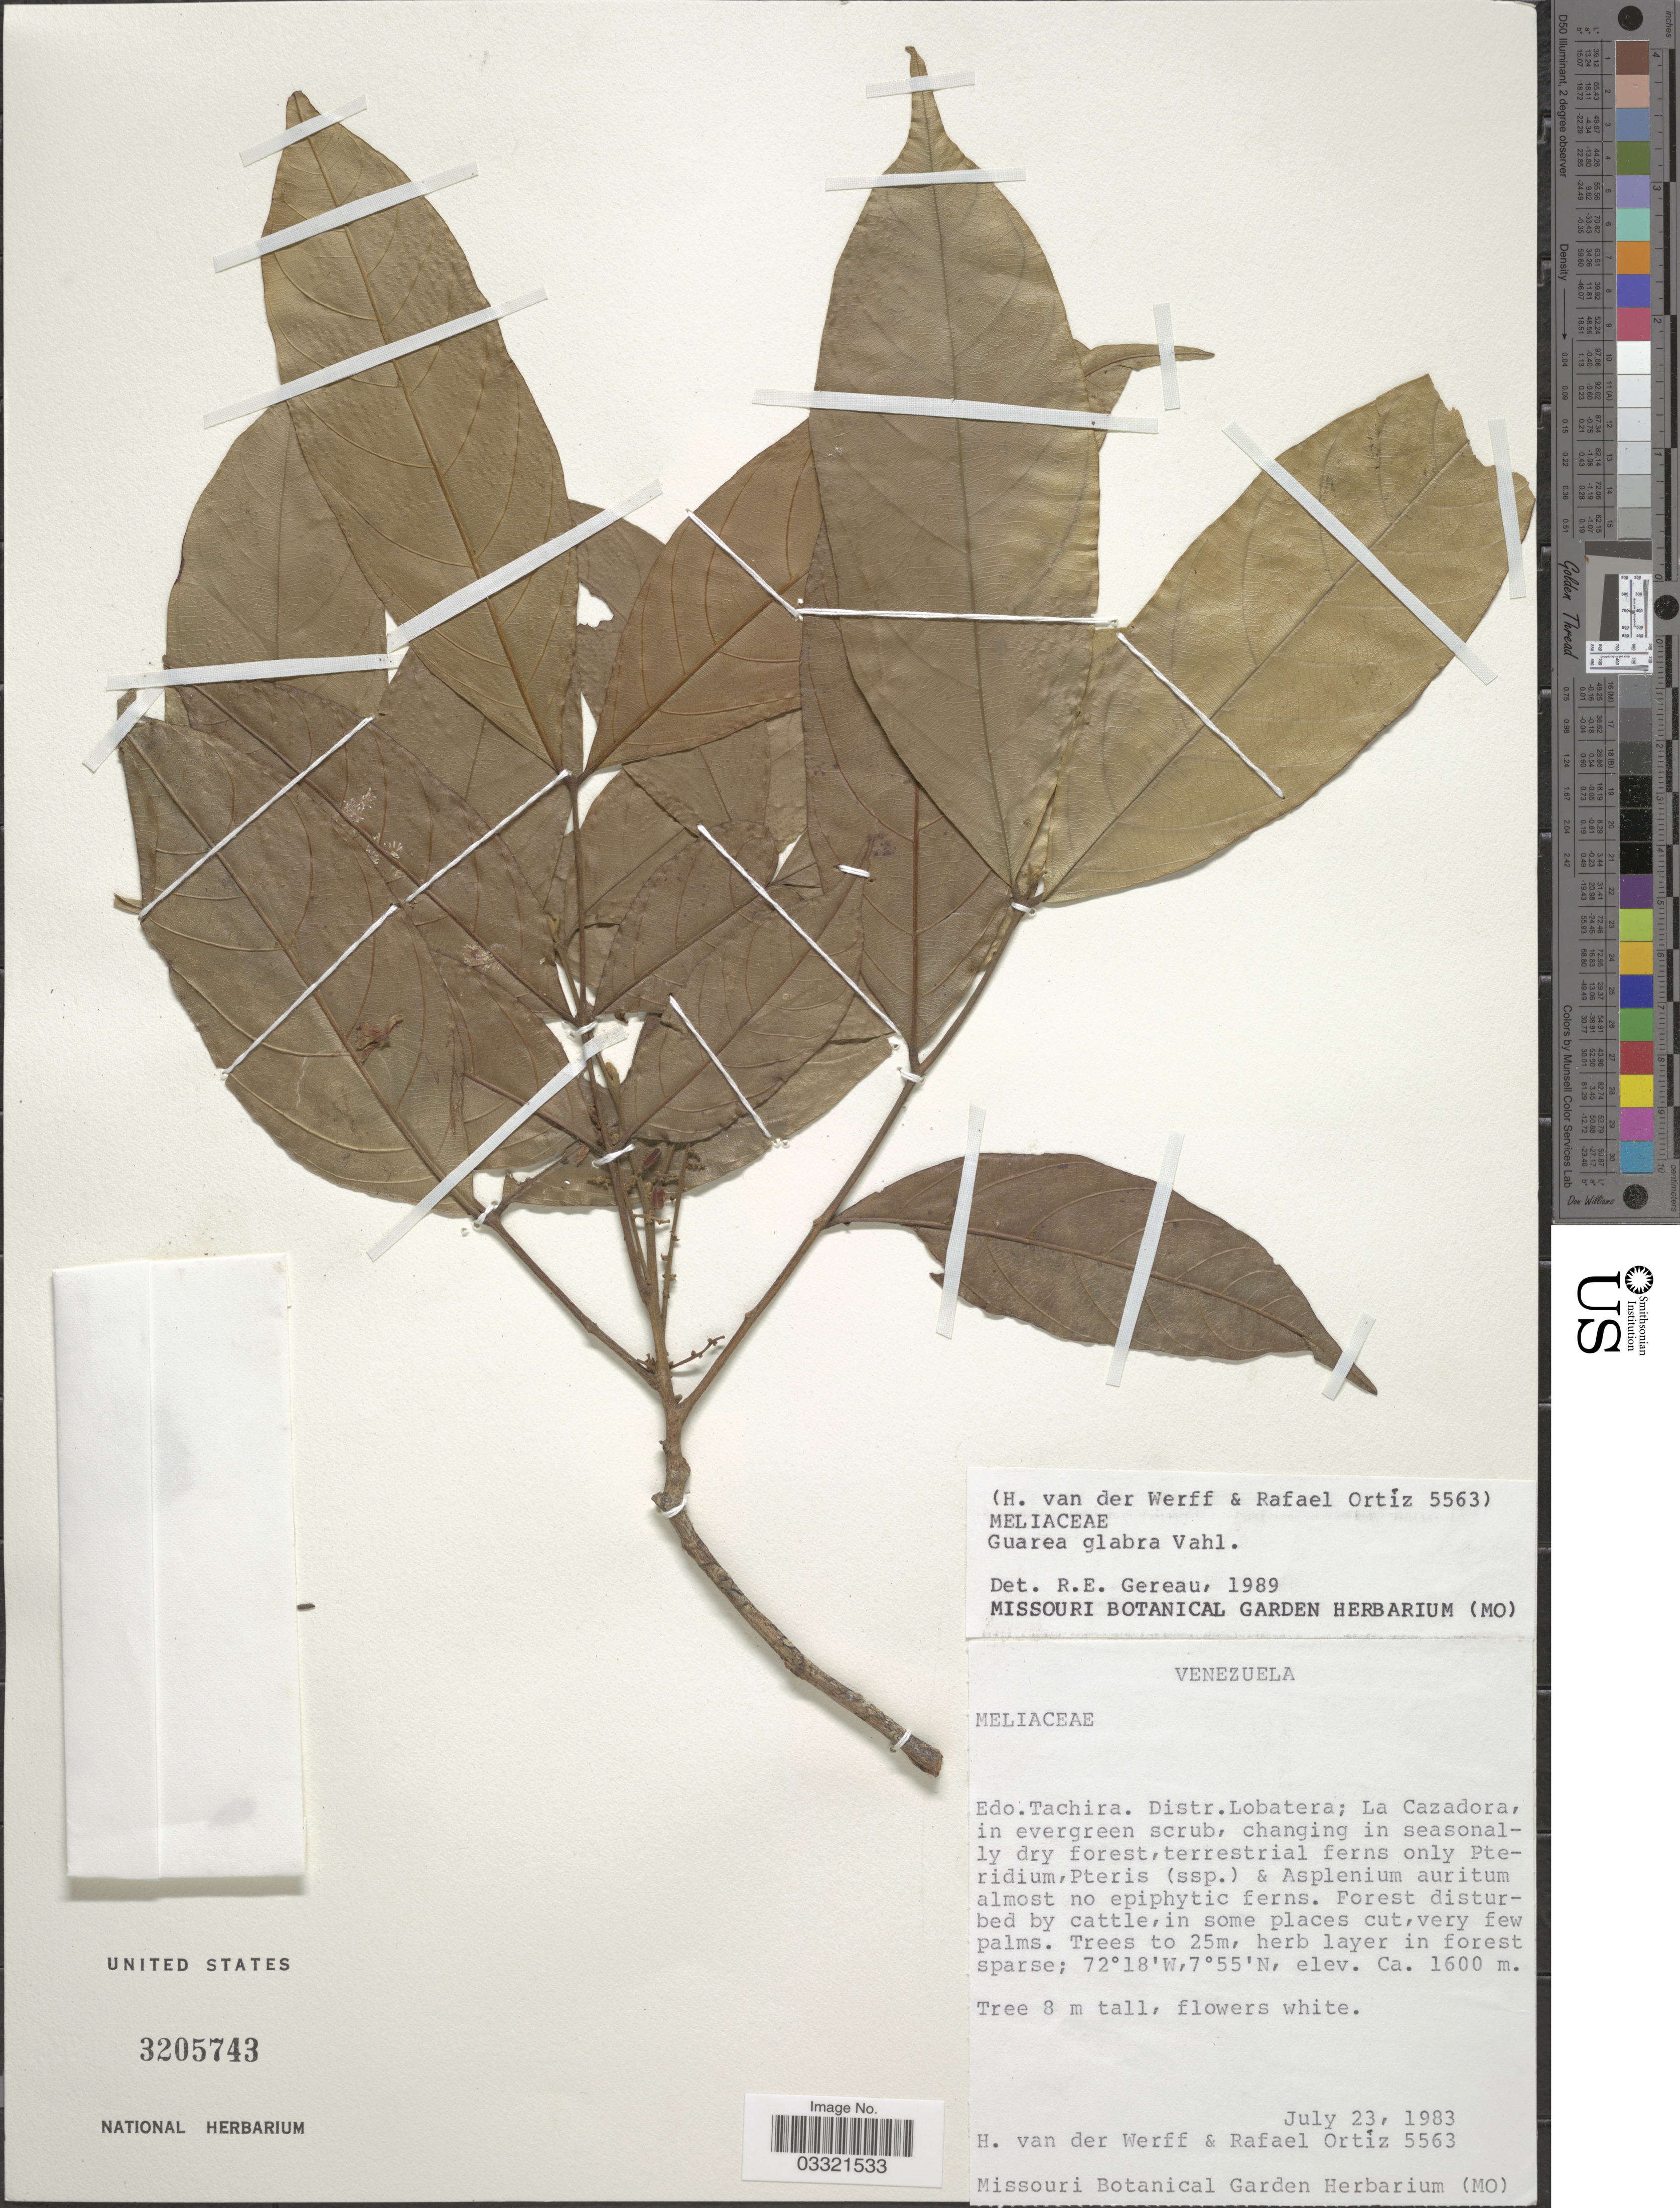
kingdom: Plantae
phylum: Tracheophyta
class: Magnoliopsida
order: Sapindales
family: Meliaceae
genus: Guarea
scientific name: Guarea glabra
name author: Vahl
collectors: H. van der Werff & R. Ortiz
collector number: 5563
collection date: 1983-07-23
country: Venezuela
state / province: Tachira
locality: Distr. Lobatera; La Cazadora.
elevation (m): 1600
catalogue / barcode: US 3205743